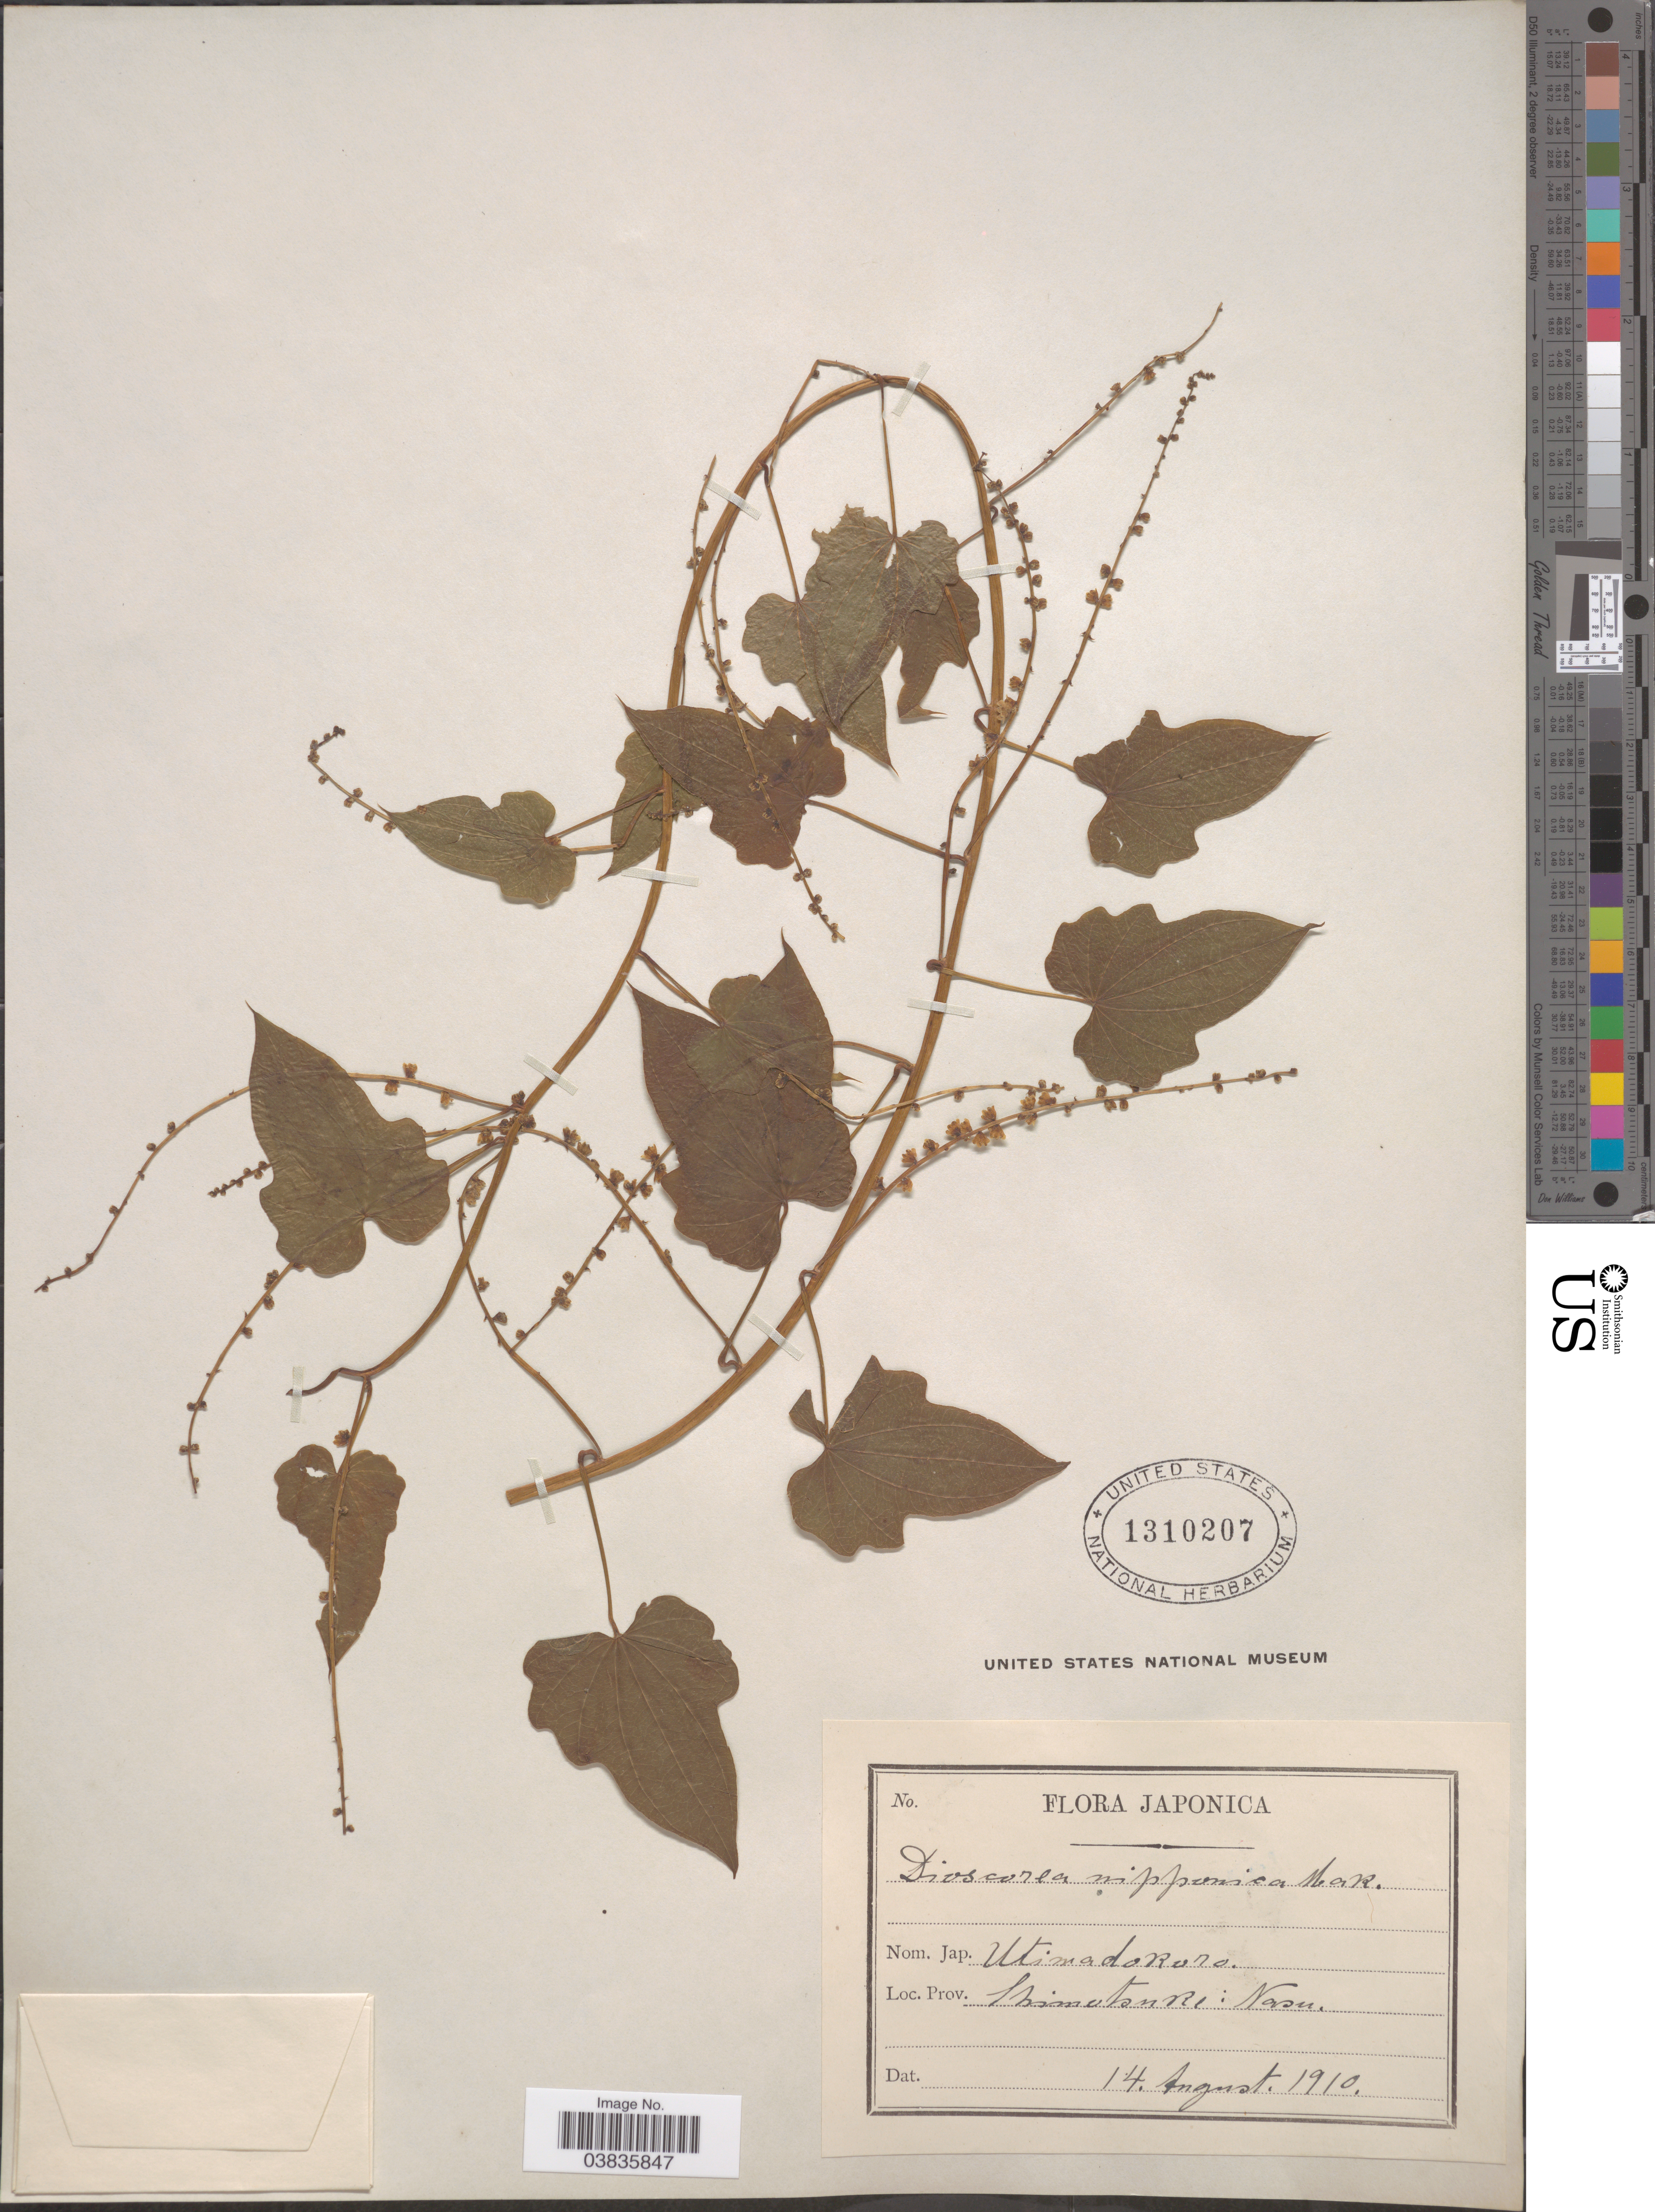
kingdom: Plantae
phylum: Tracheophyta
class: Liliopsida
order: Dioscoreales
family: Dioscoreaceae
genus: Dioscorea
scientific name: Dioscorea nipponica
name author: Makino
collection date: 1910-08-14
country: Japan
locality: Prov. Shimotsuke: Nasu.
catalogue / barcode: US 1310207